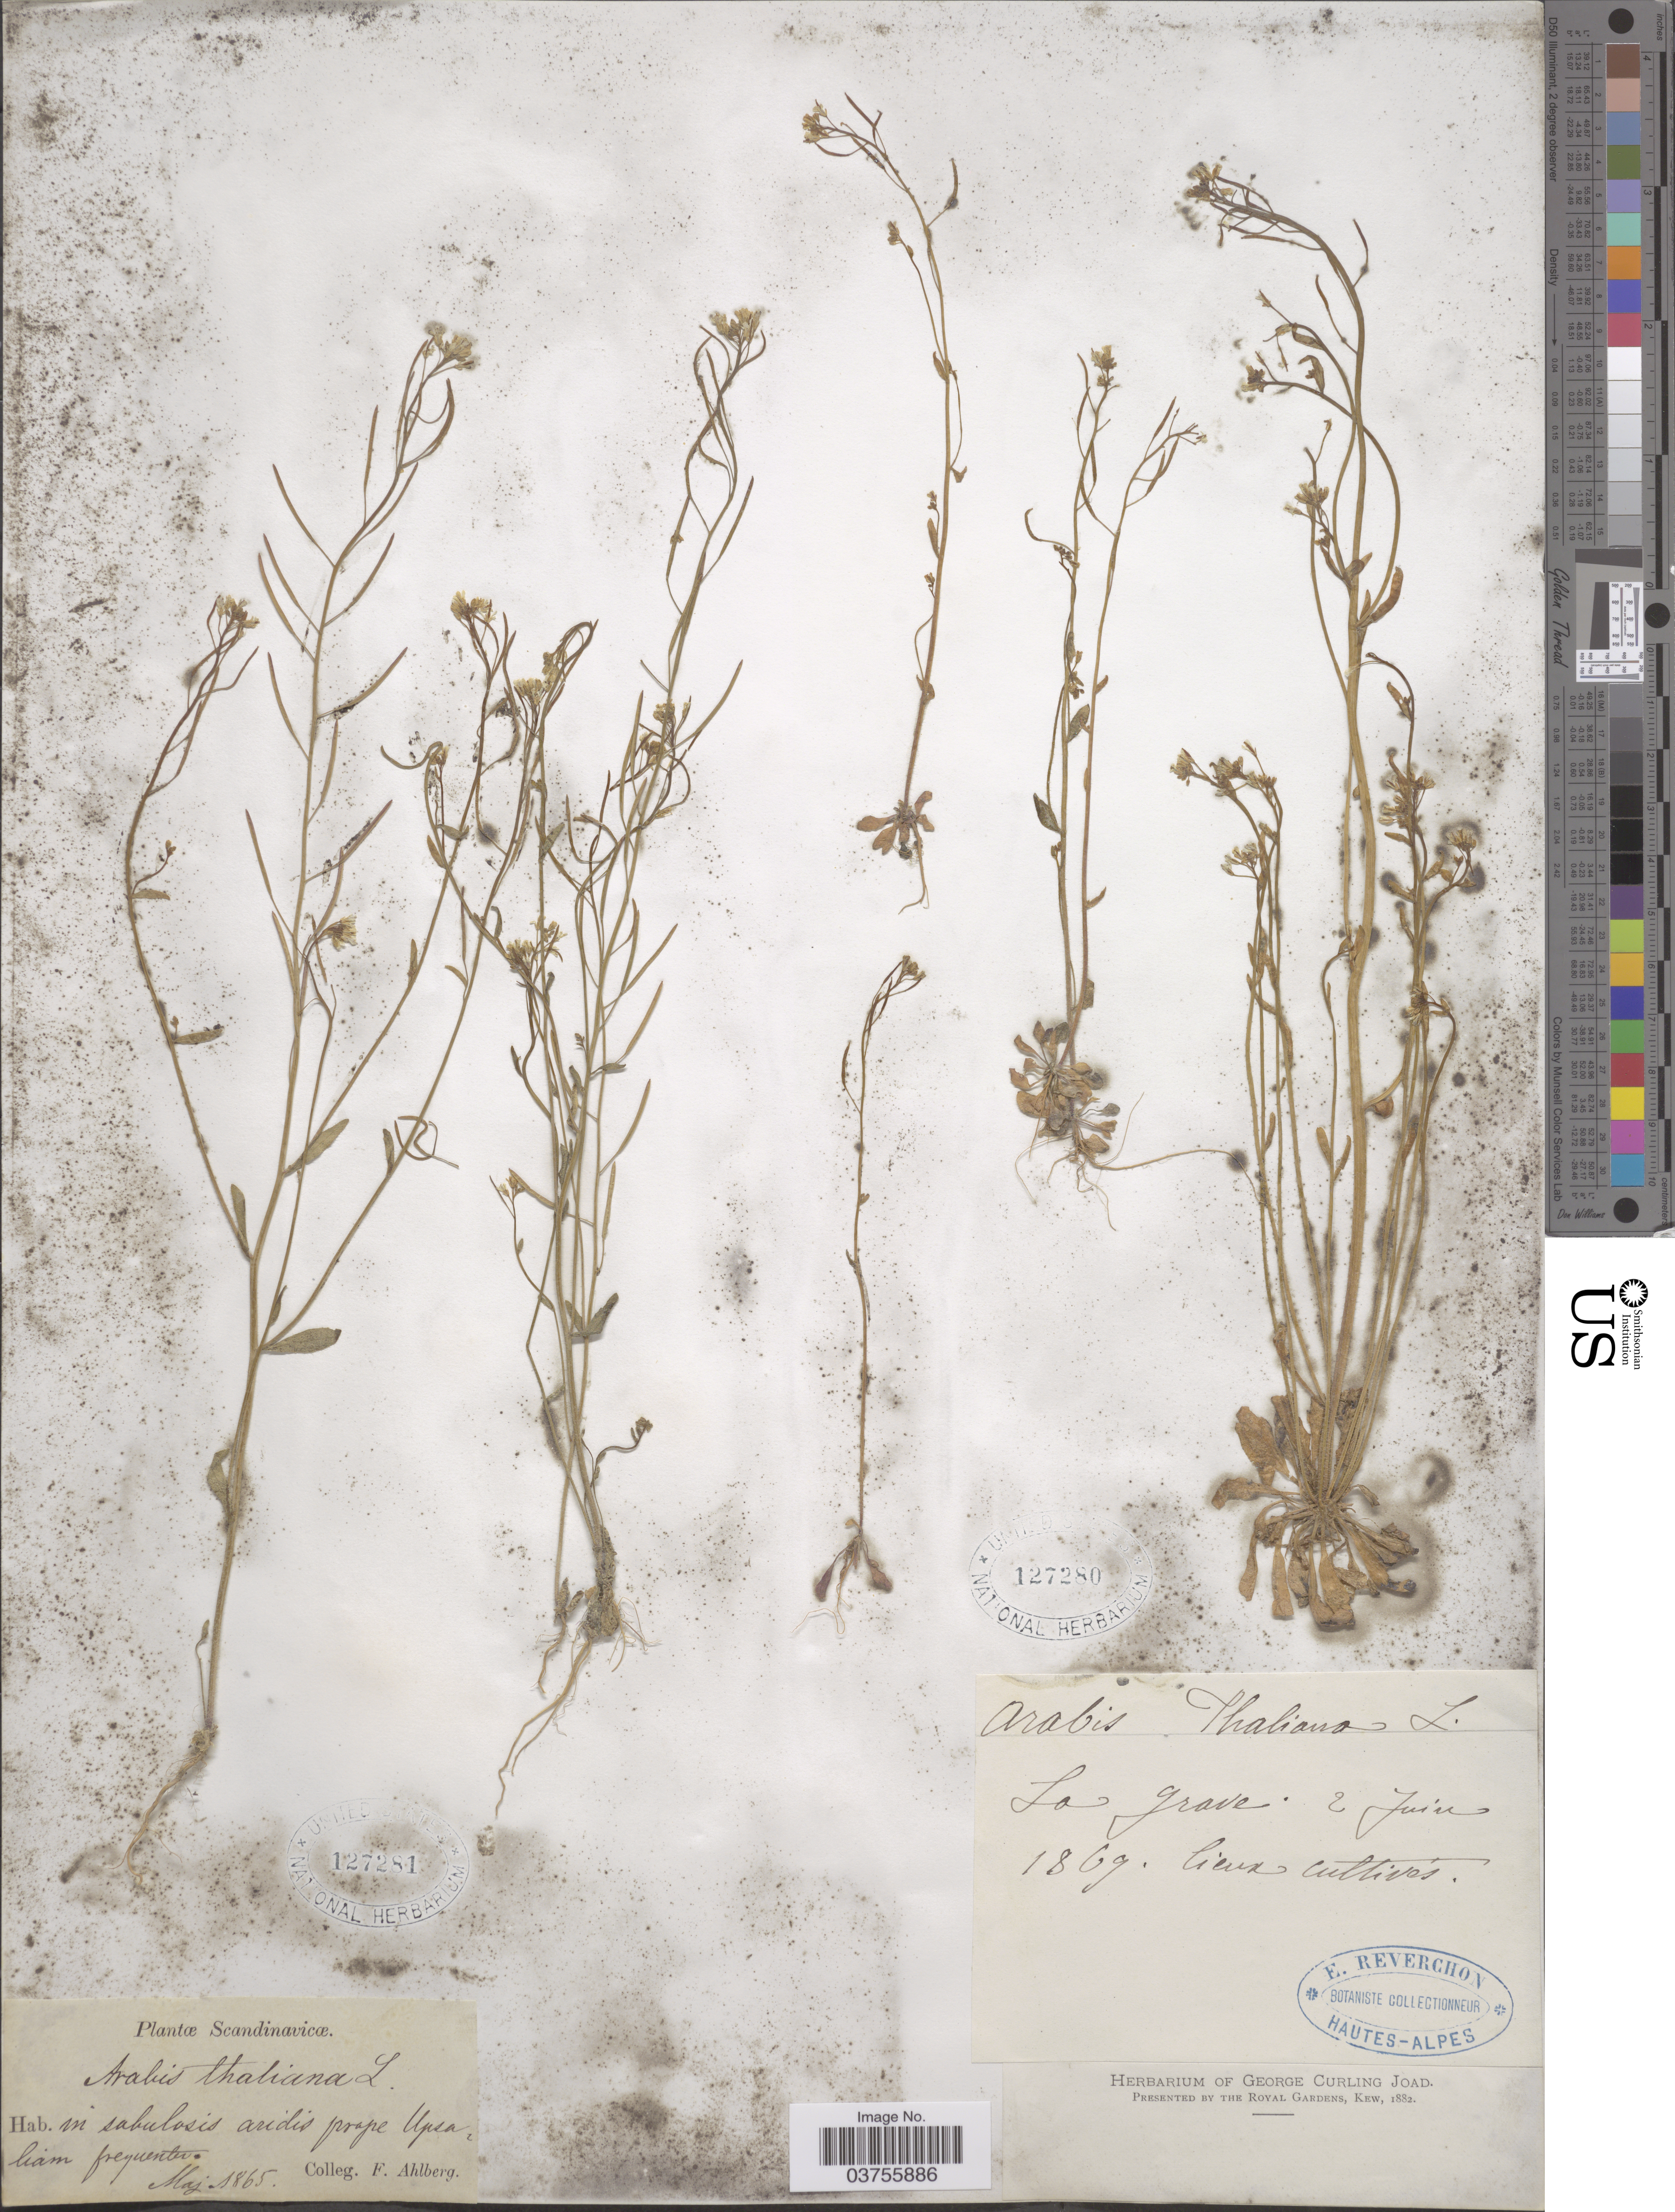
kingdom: Plantae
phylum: Tracheophyta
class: Magnoliopsida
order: Brassicales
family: Brassicaceae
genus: Arabidopsis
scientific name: Arabidopsis thaliana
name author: (L.) Heynh.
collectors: F. Ahlberg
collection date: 1865-05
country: Sweden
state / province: Uppsala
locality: Scandinavicæ. In sabulosis aridis prope Upsaliam.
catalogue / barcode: US 127281